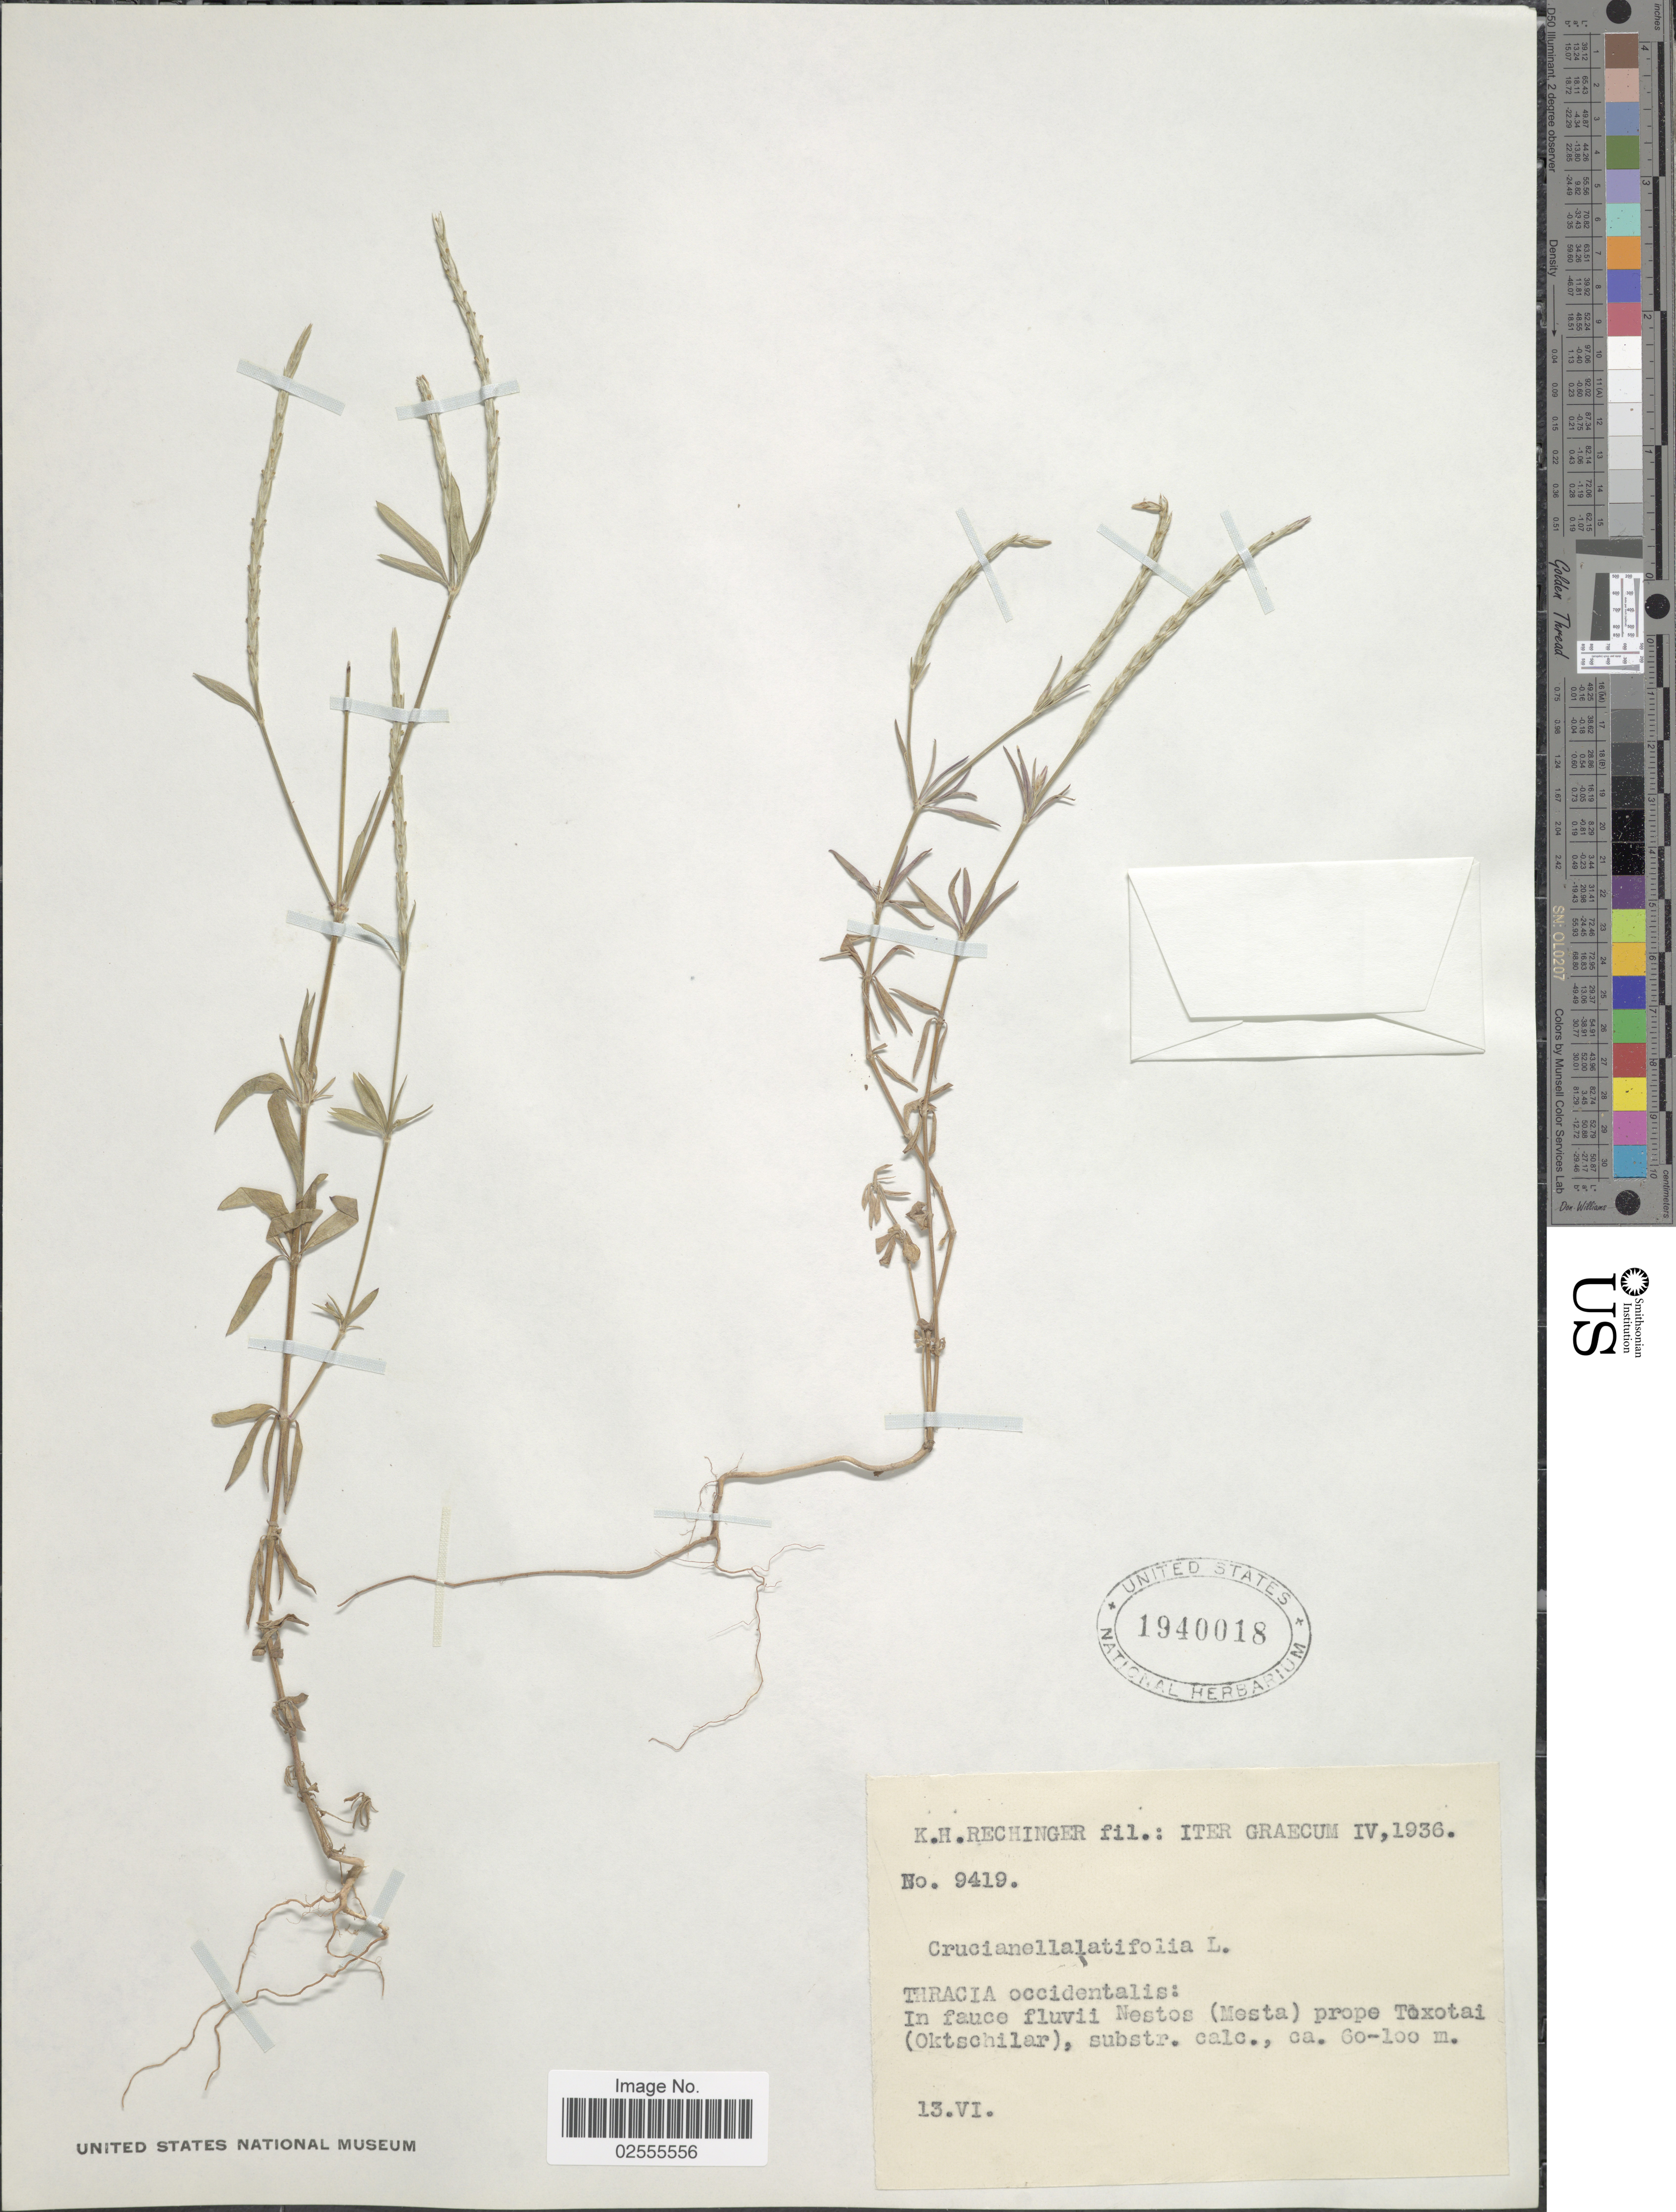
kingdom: Plantae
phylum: Tracheophyta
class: Magnoliopsida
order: Gentianales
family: Rubiaceae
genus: Crucianella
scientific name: Crucianella latifolia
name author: L.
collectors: K. H. Rechinger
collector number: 9419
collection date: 1936-06-13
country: Greece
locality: Iter Graecum IV, Thracia occidentalis: In fauce fluvii Nestos (Mesta) prope Toxotai (Oktschilar), substr.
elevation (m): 60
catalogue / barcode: US 1940018